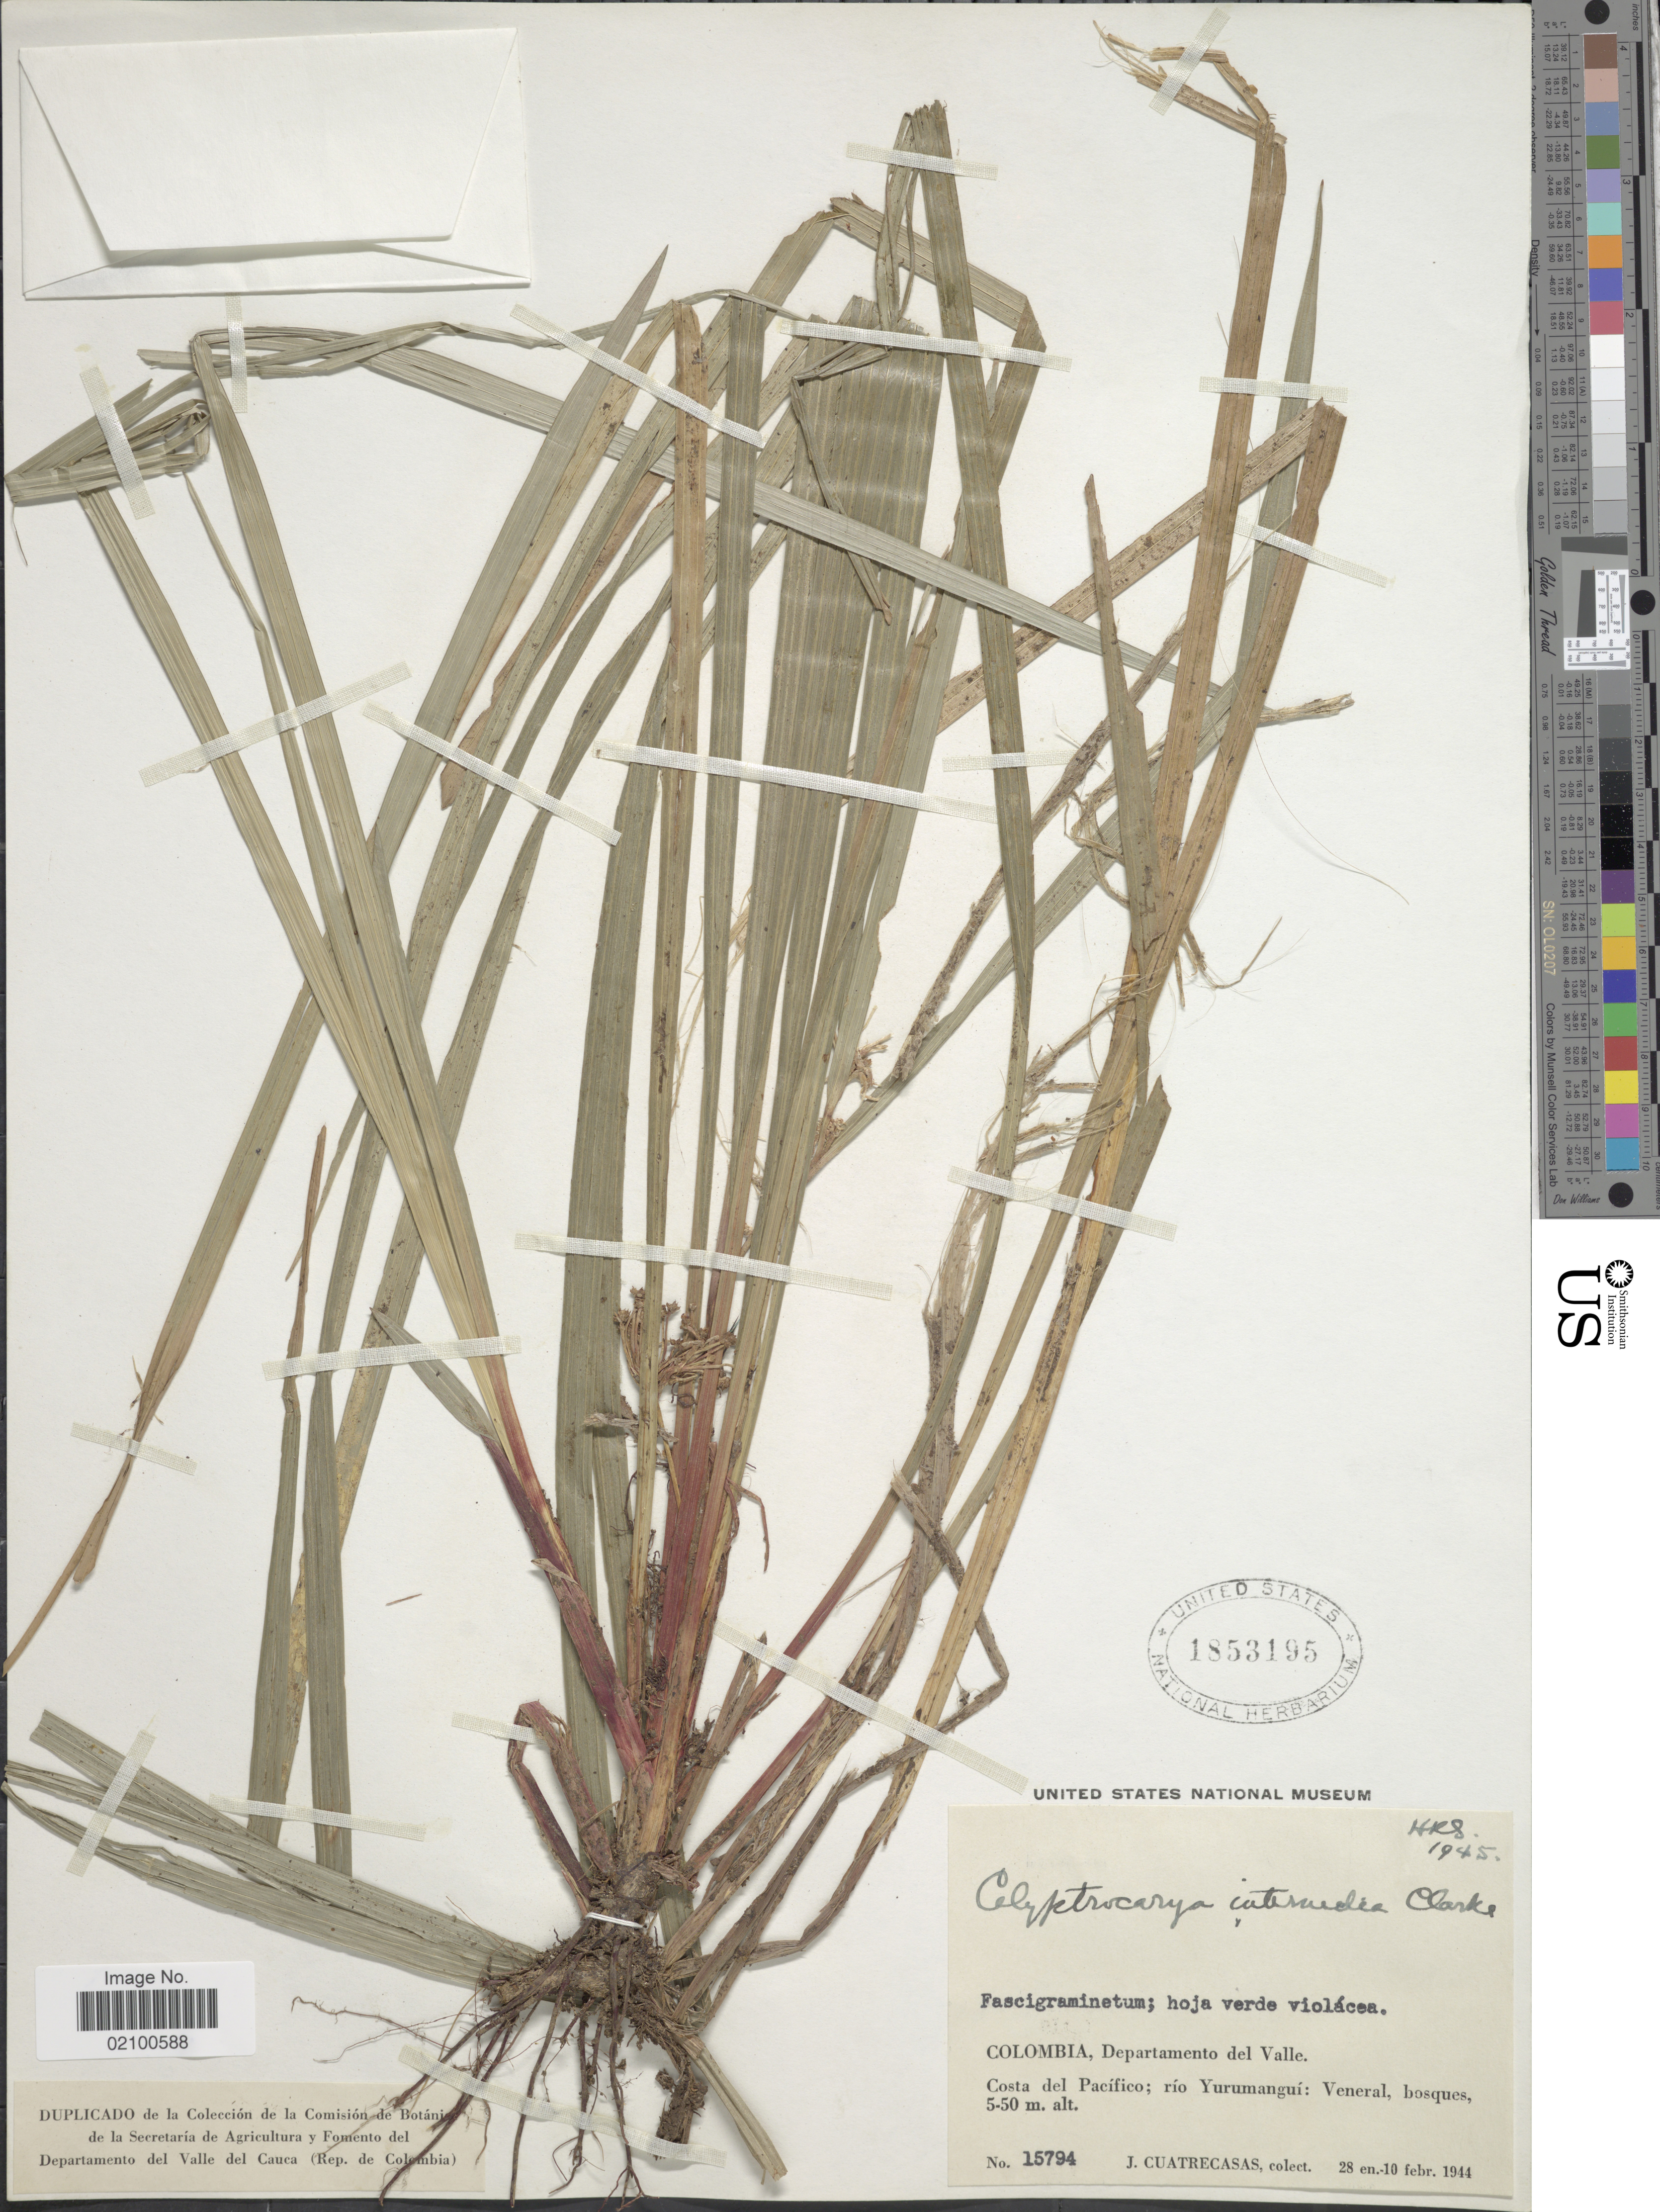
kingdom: Plantae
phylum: Tracheophyta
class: Liliopsida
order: Poales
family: Cyperaceae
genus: Calyptrocarya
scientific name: Calyptrocarya glomerulata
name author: (Brongn.) Urb.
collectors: J. Cuatrecasas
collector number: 15794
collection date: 1944-02-10/1944-02-28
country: Colombia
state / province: Valle del Cauca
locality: Departamento del Valle, Costa del Pacifico, Rio Yurumangui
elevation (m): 5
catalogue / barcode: US 1853195